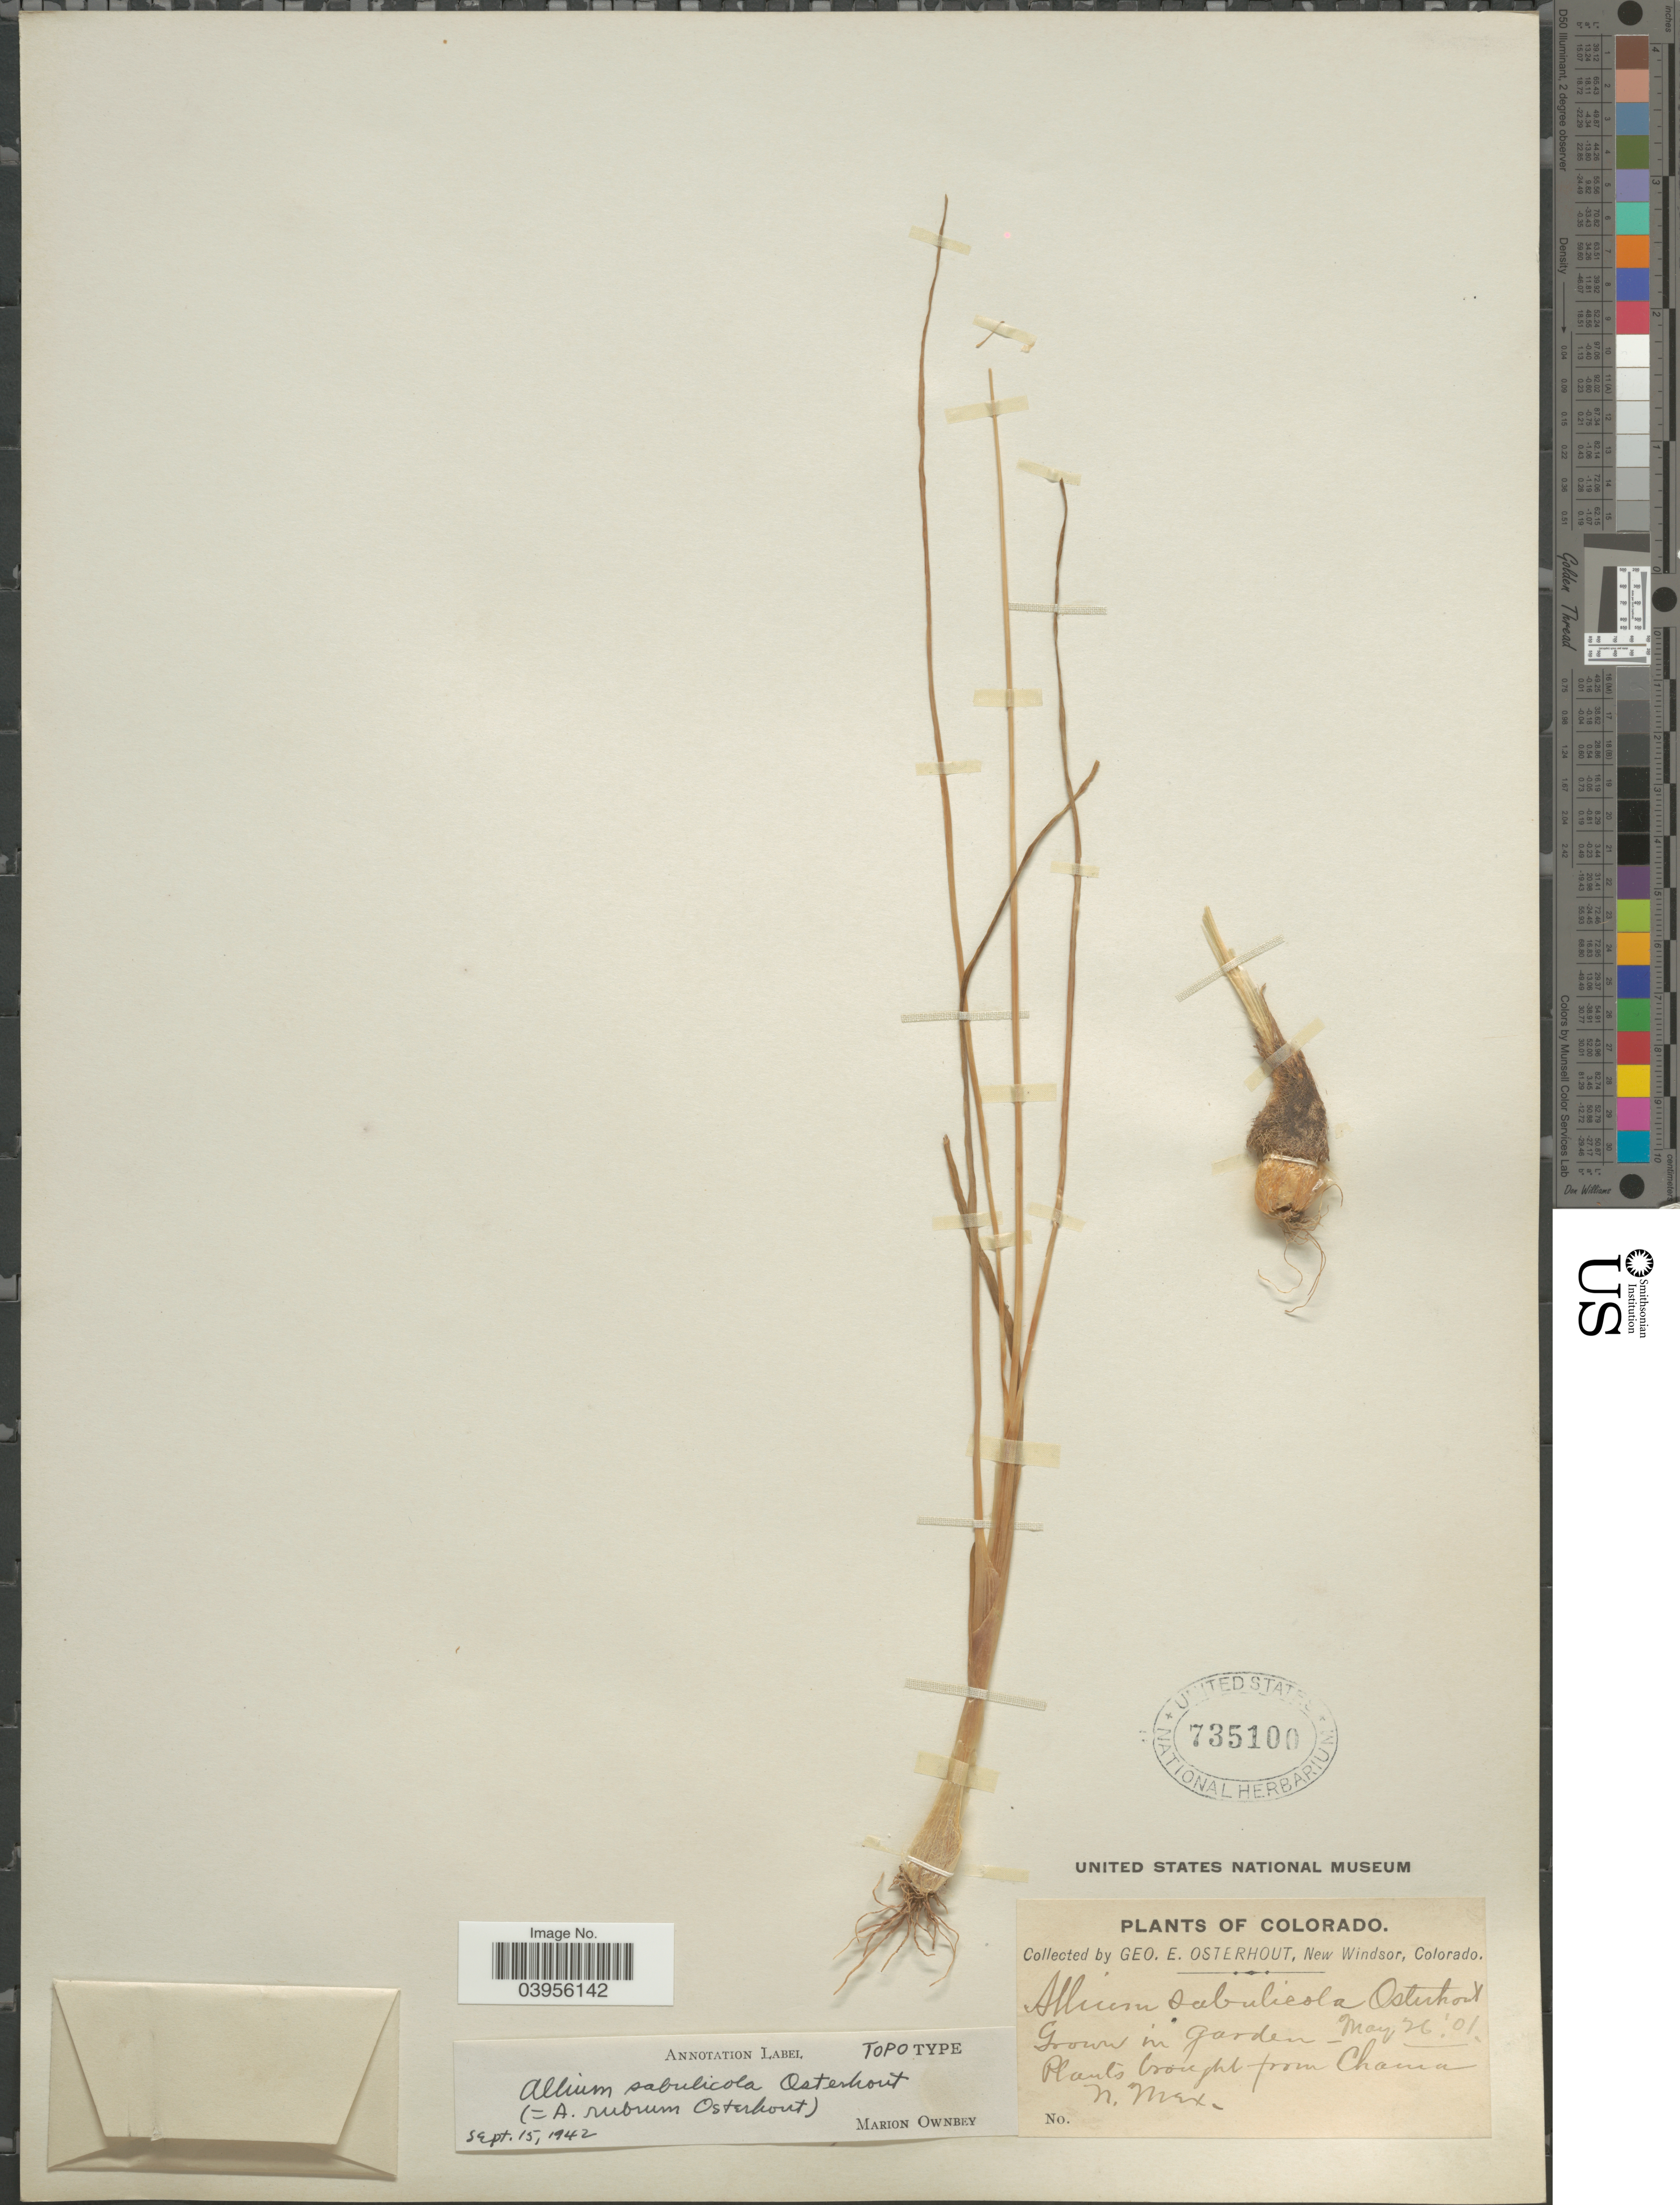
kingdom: Plantae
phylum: Tracheophyta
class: Liliopsida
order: Asparagales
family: Amaryllidaceae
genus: Allium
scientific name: Allium geyeri var. tenerum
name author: M.E. Jones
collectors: G. Osterhout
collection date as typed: Transcribed d/m/y: 26/5/1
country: United States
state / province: Colorado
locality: Grown in garden.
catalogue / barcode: US 735100